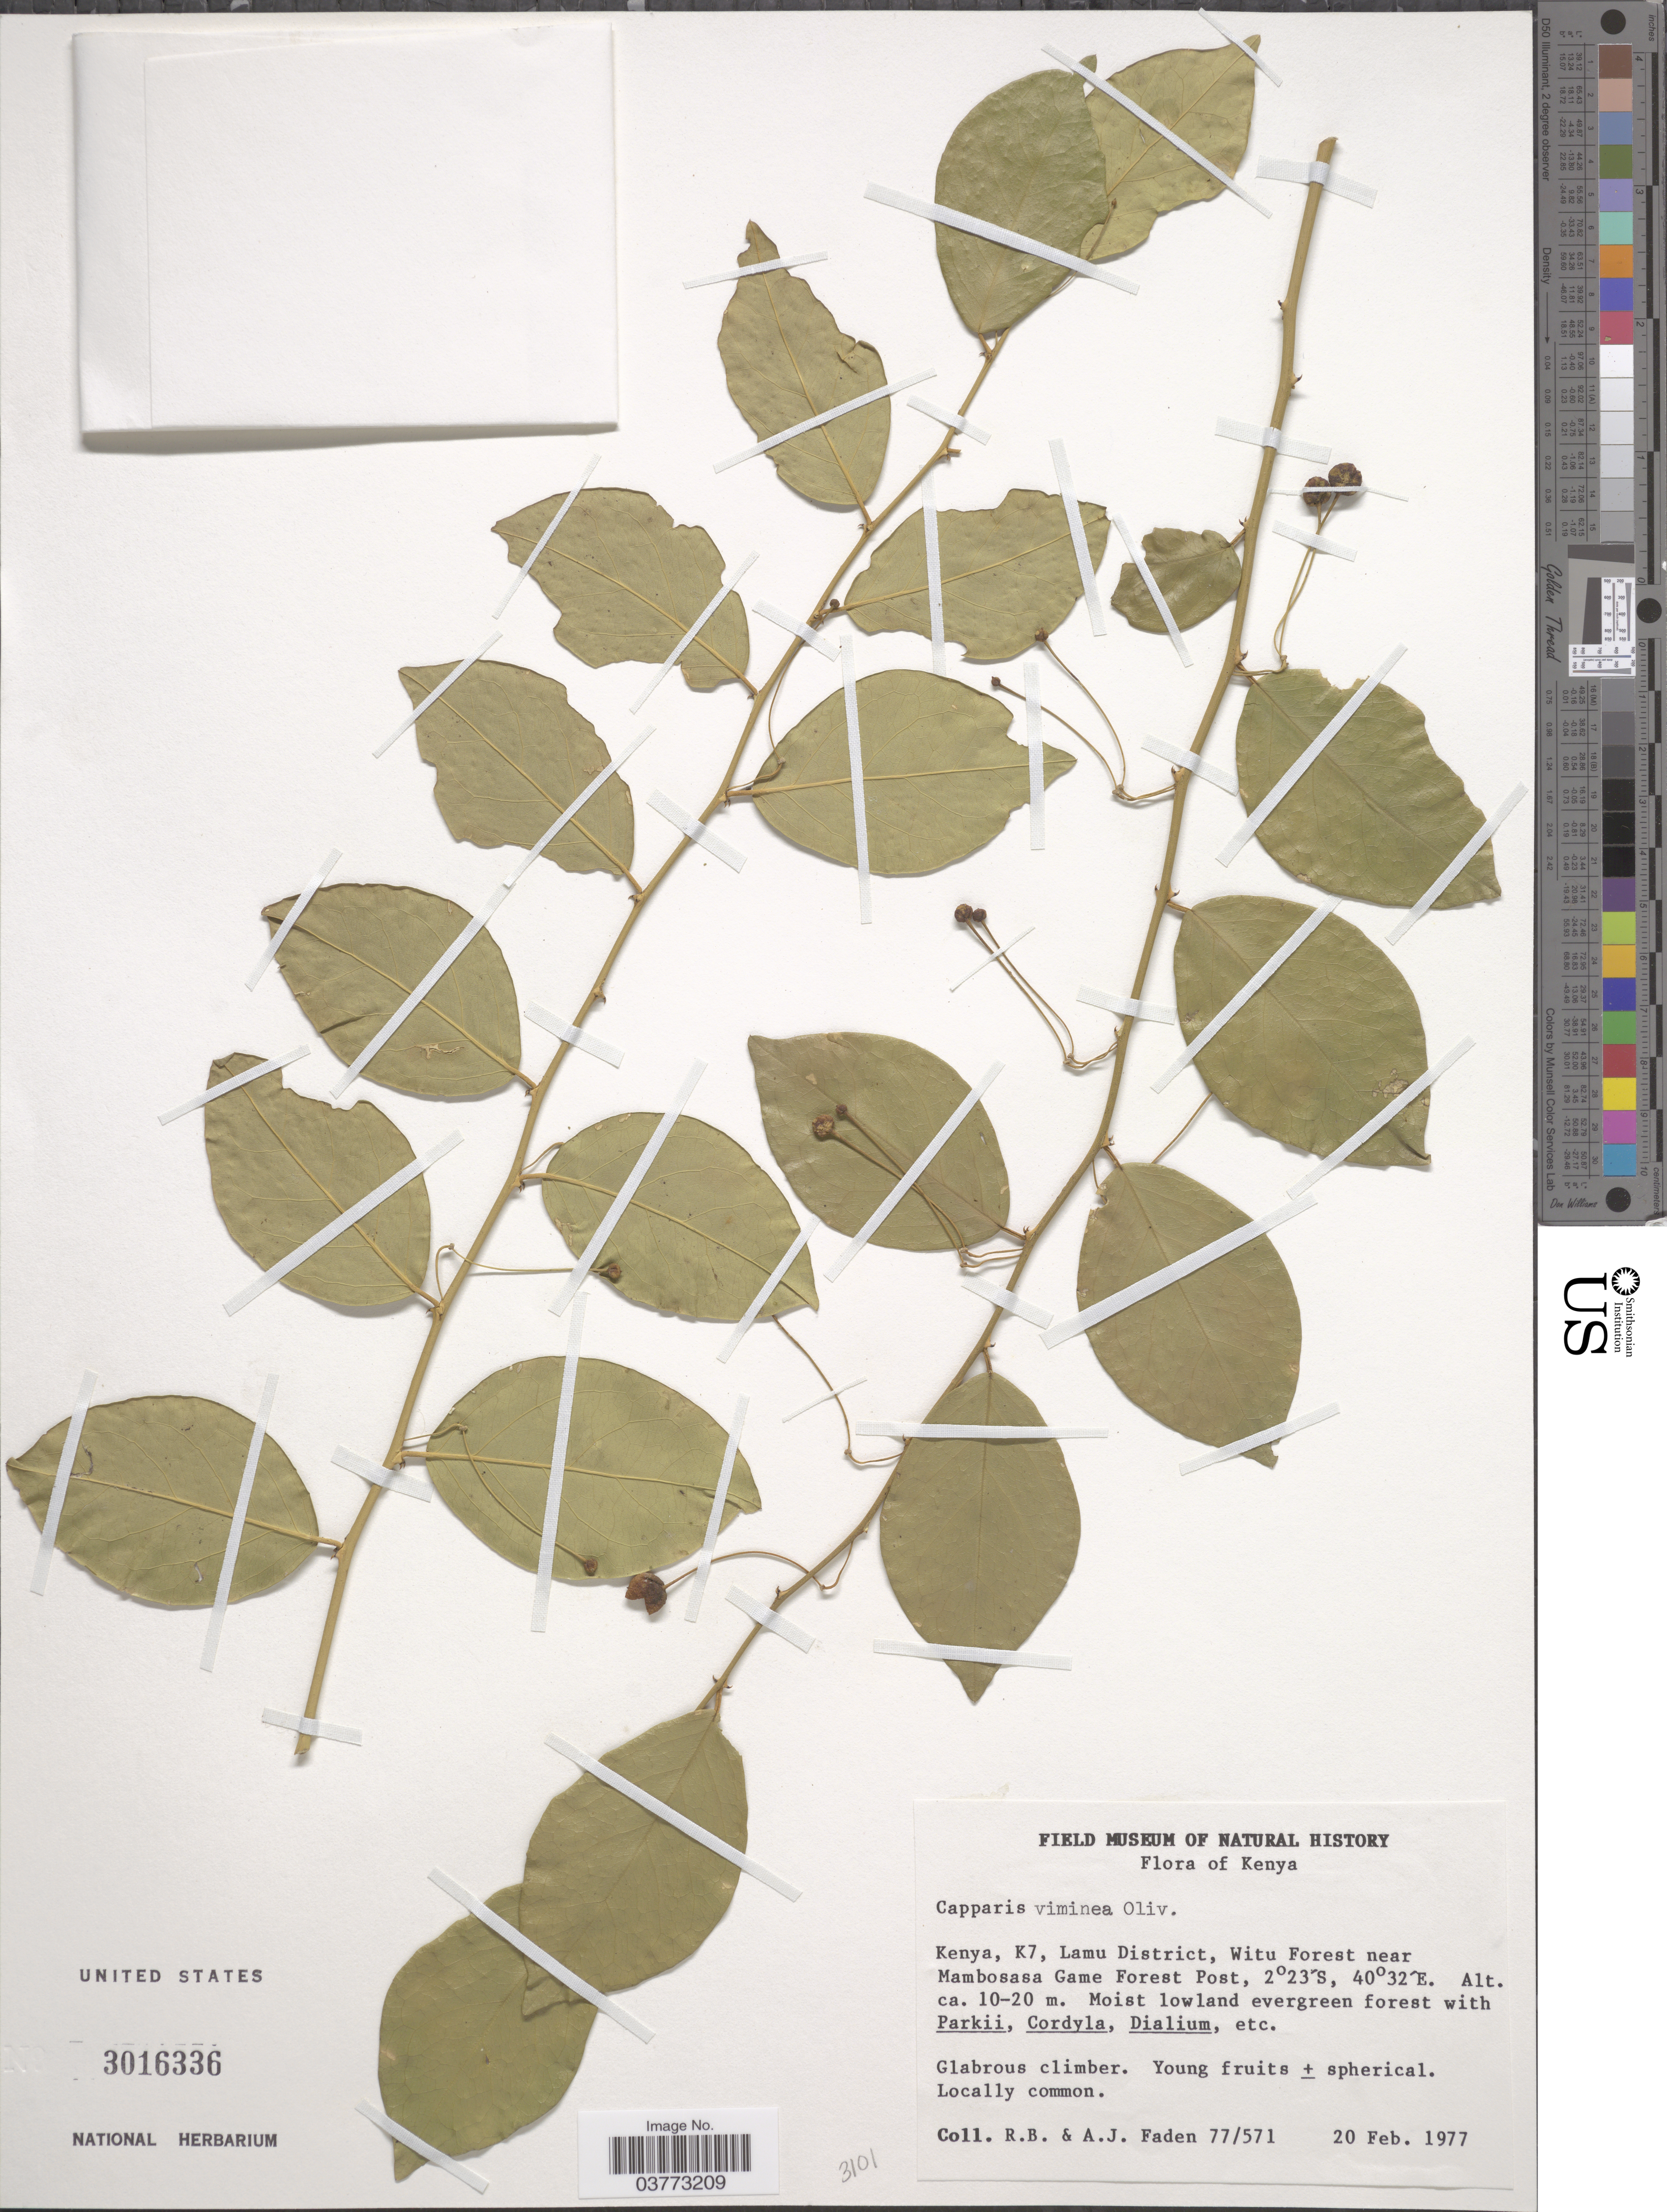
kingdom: Plantae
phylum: Tracheophyta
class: Magnoliopsida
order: Brassicales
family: Capparaceae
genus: Capparis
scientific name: Capparis viminea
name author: Hook. f. & Thomson ex Oliv.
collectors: R. B. Faden & A. J. Faden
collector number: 77/571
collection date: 1977-02-20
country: Kenya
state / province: Lamu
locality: K7, Lamu District, Witu Forest near Mambosasa Game Forest Post.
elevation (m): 10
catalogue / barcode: US 3016336